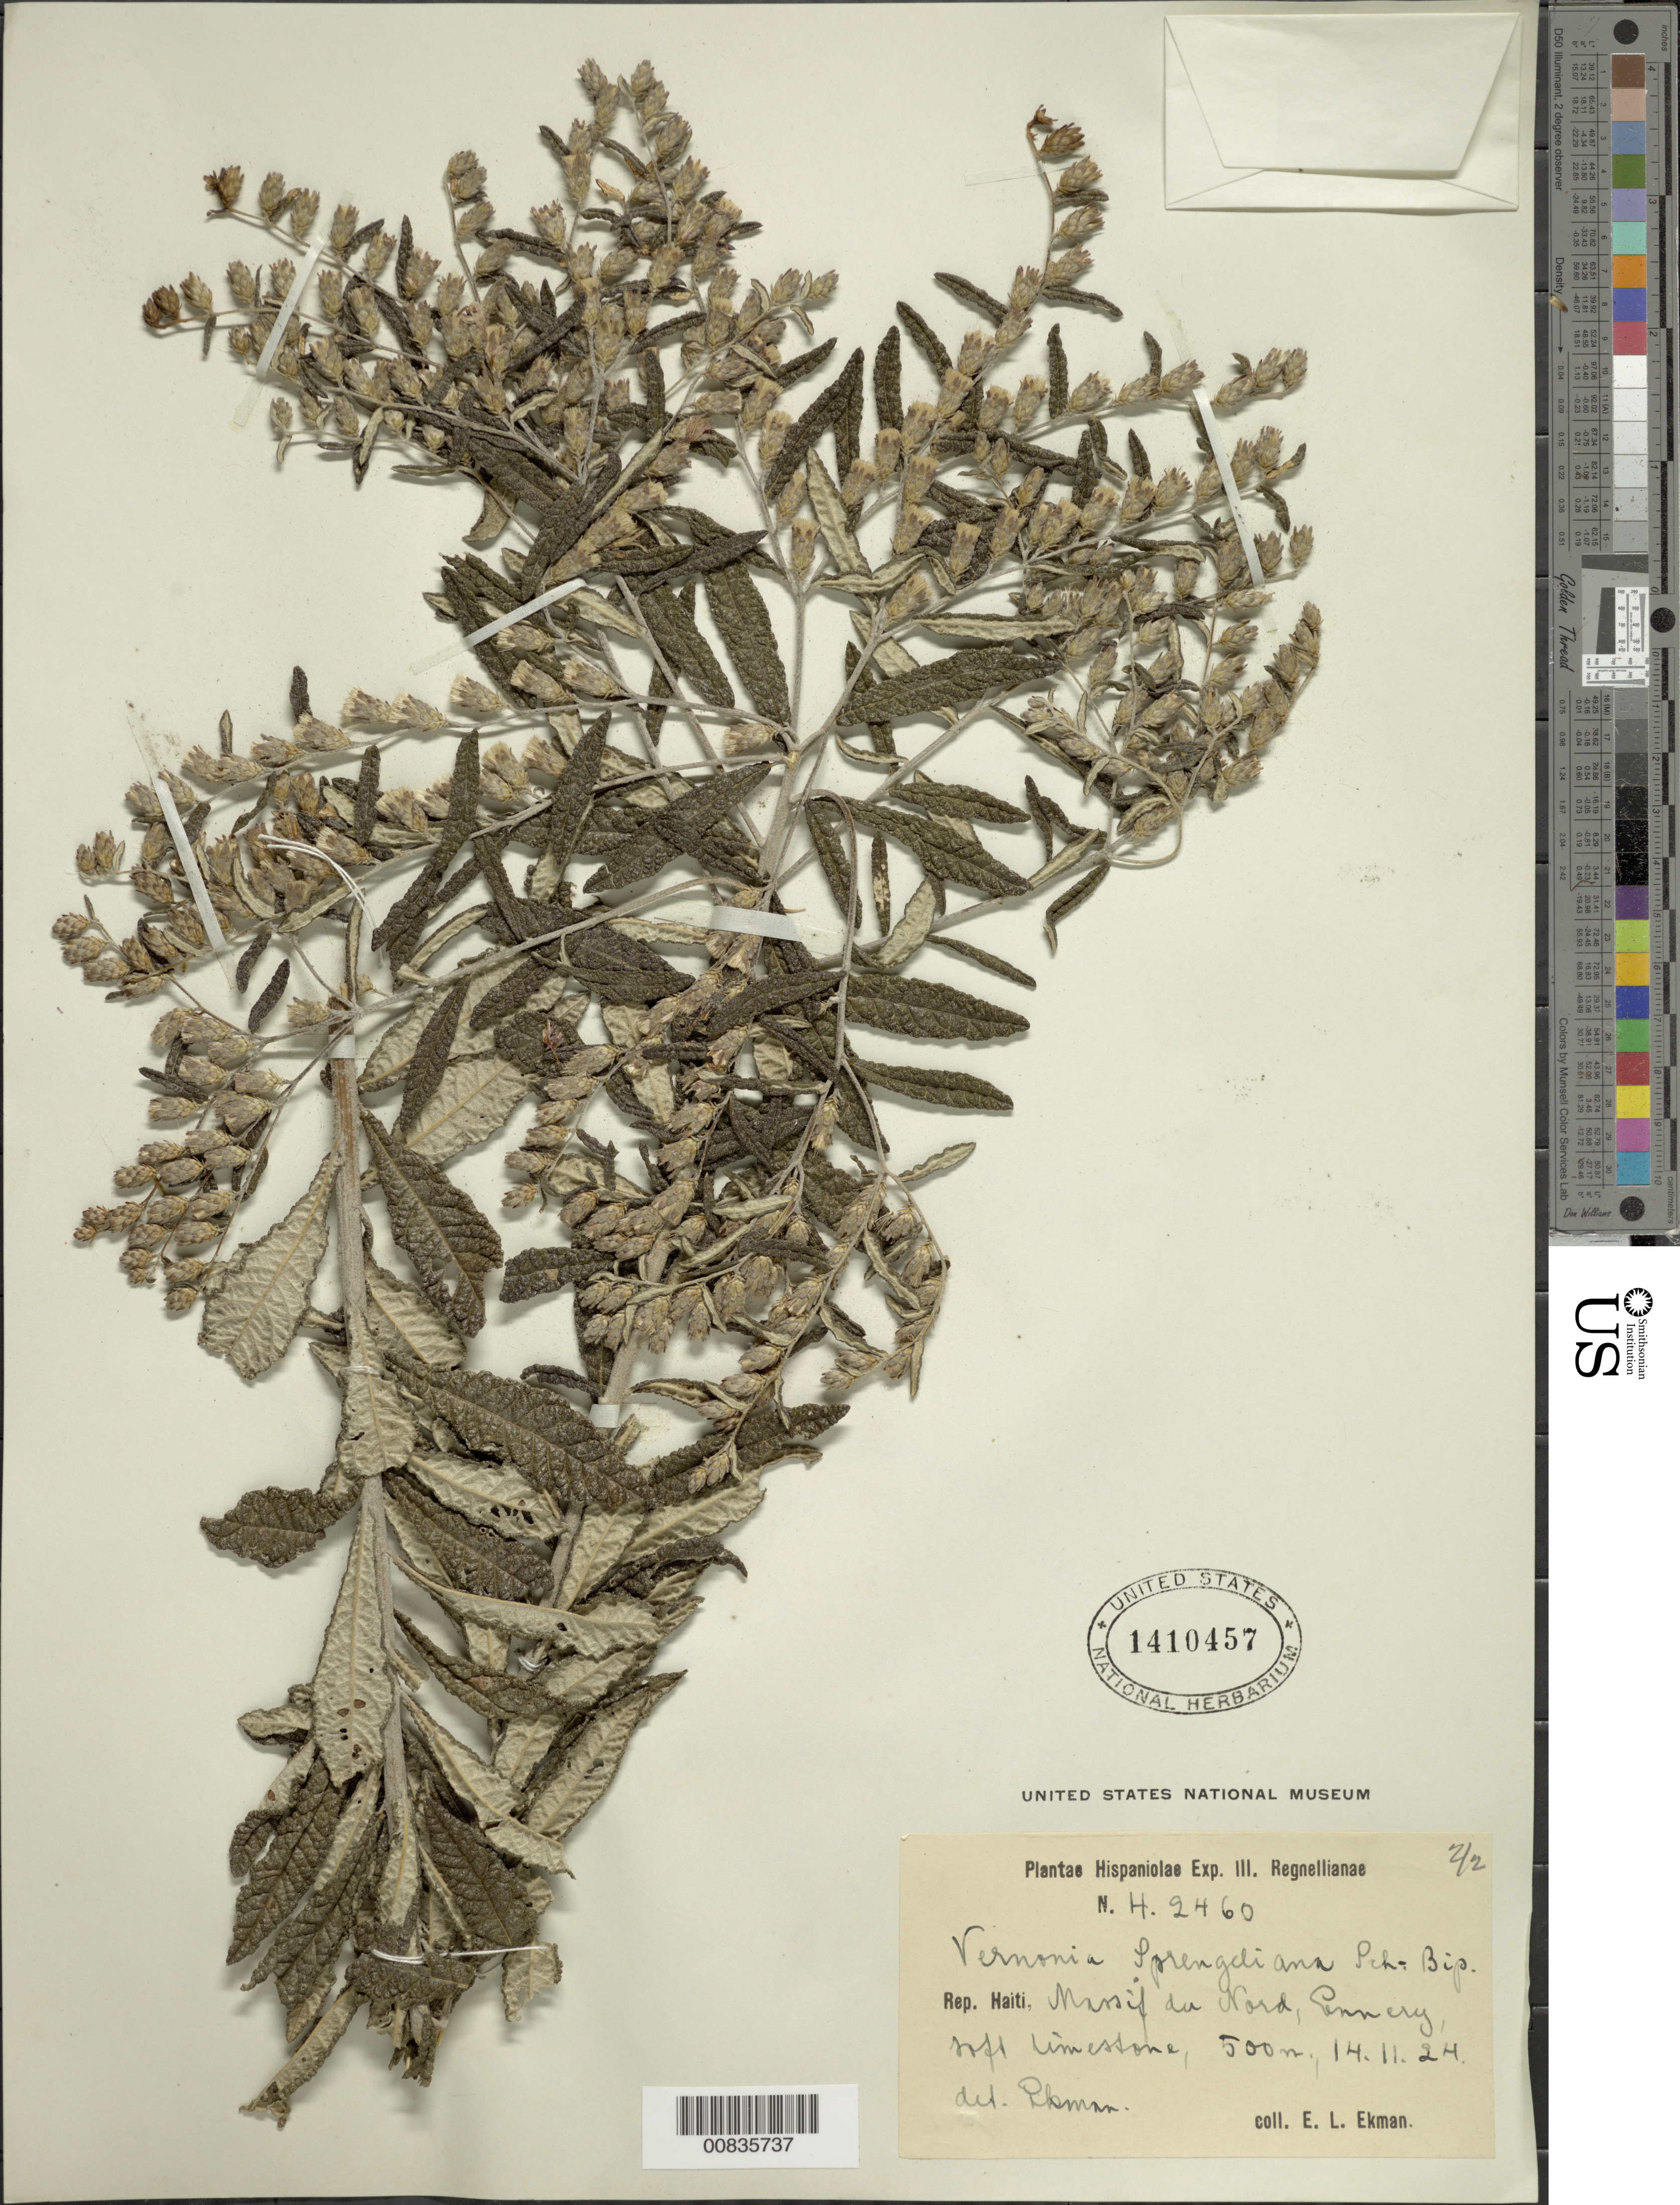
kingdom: Plantae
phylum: Tracheophyta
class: Magnoliopsida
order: Asterales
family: Asteraceae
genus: Lepidaploa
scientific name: Lepidaploa sprengeliana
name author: (Sch. Bip.) H. Rob.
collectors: E. L. Ekman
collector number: H 2460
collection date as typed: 14 Nov 1924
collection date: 1924-11-14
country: Haiti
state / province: Artibonite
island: Hispaniola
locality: Massif du Nord, Ennery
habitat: Soft limestone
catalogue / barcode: US 1410457